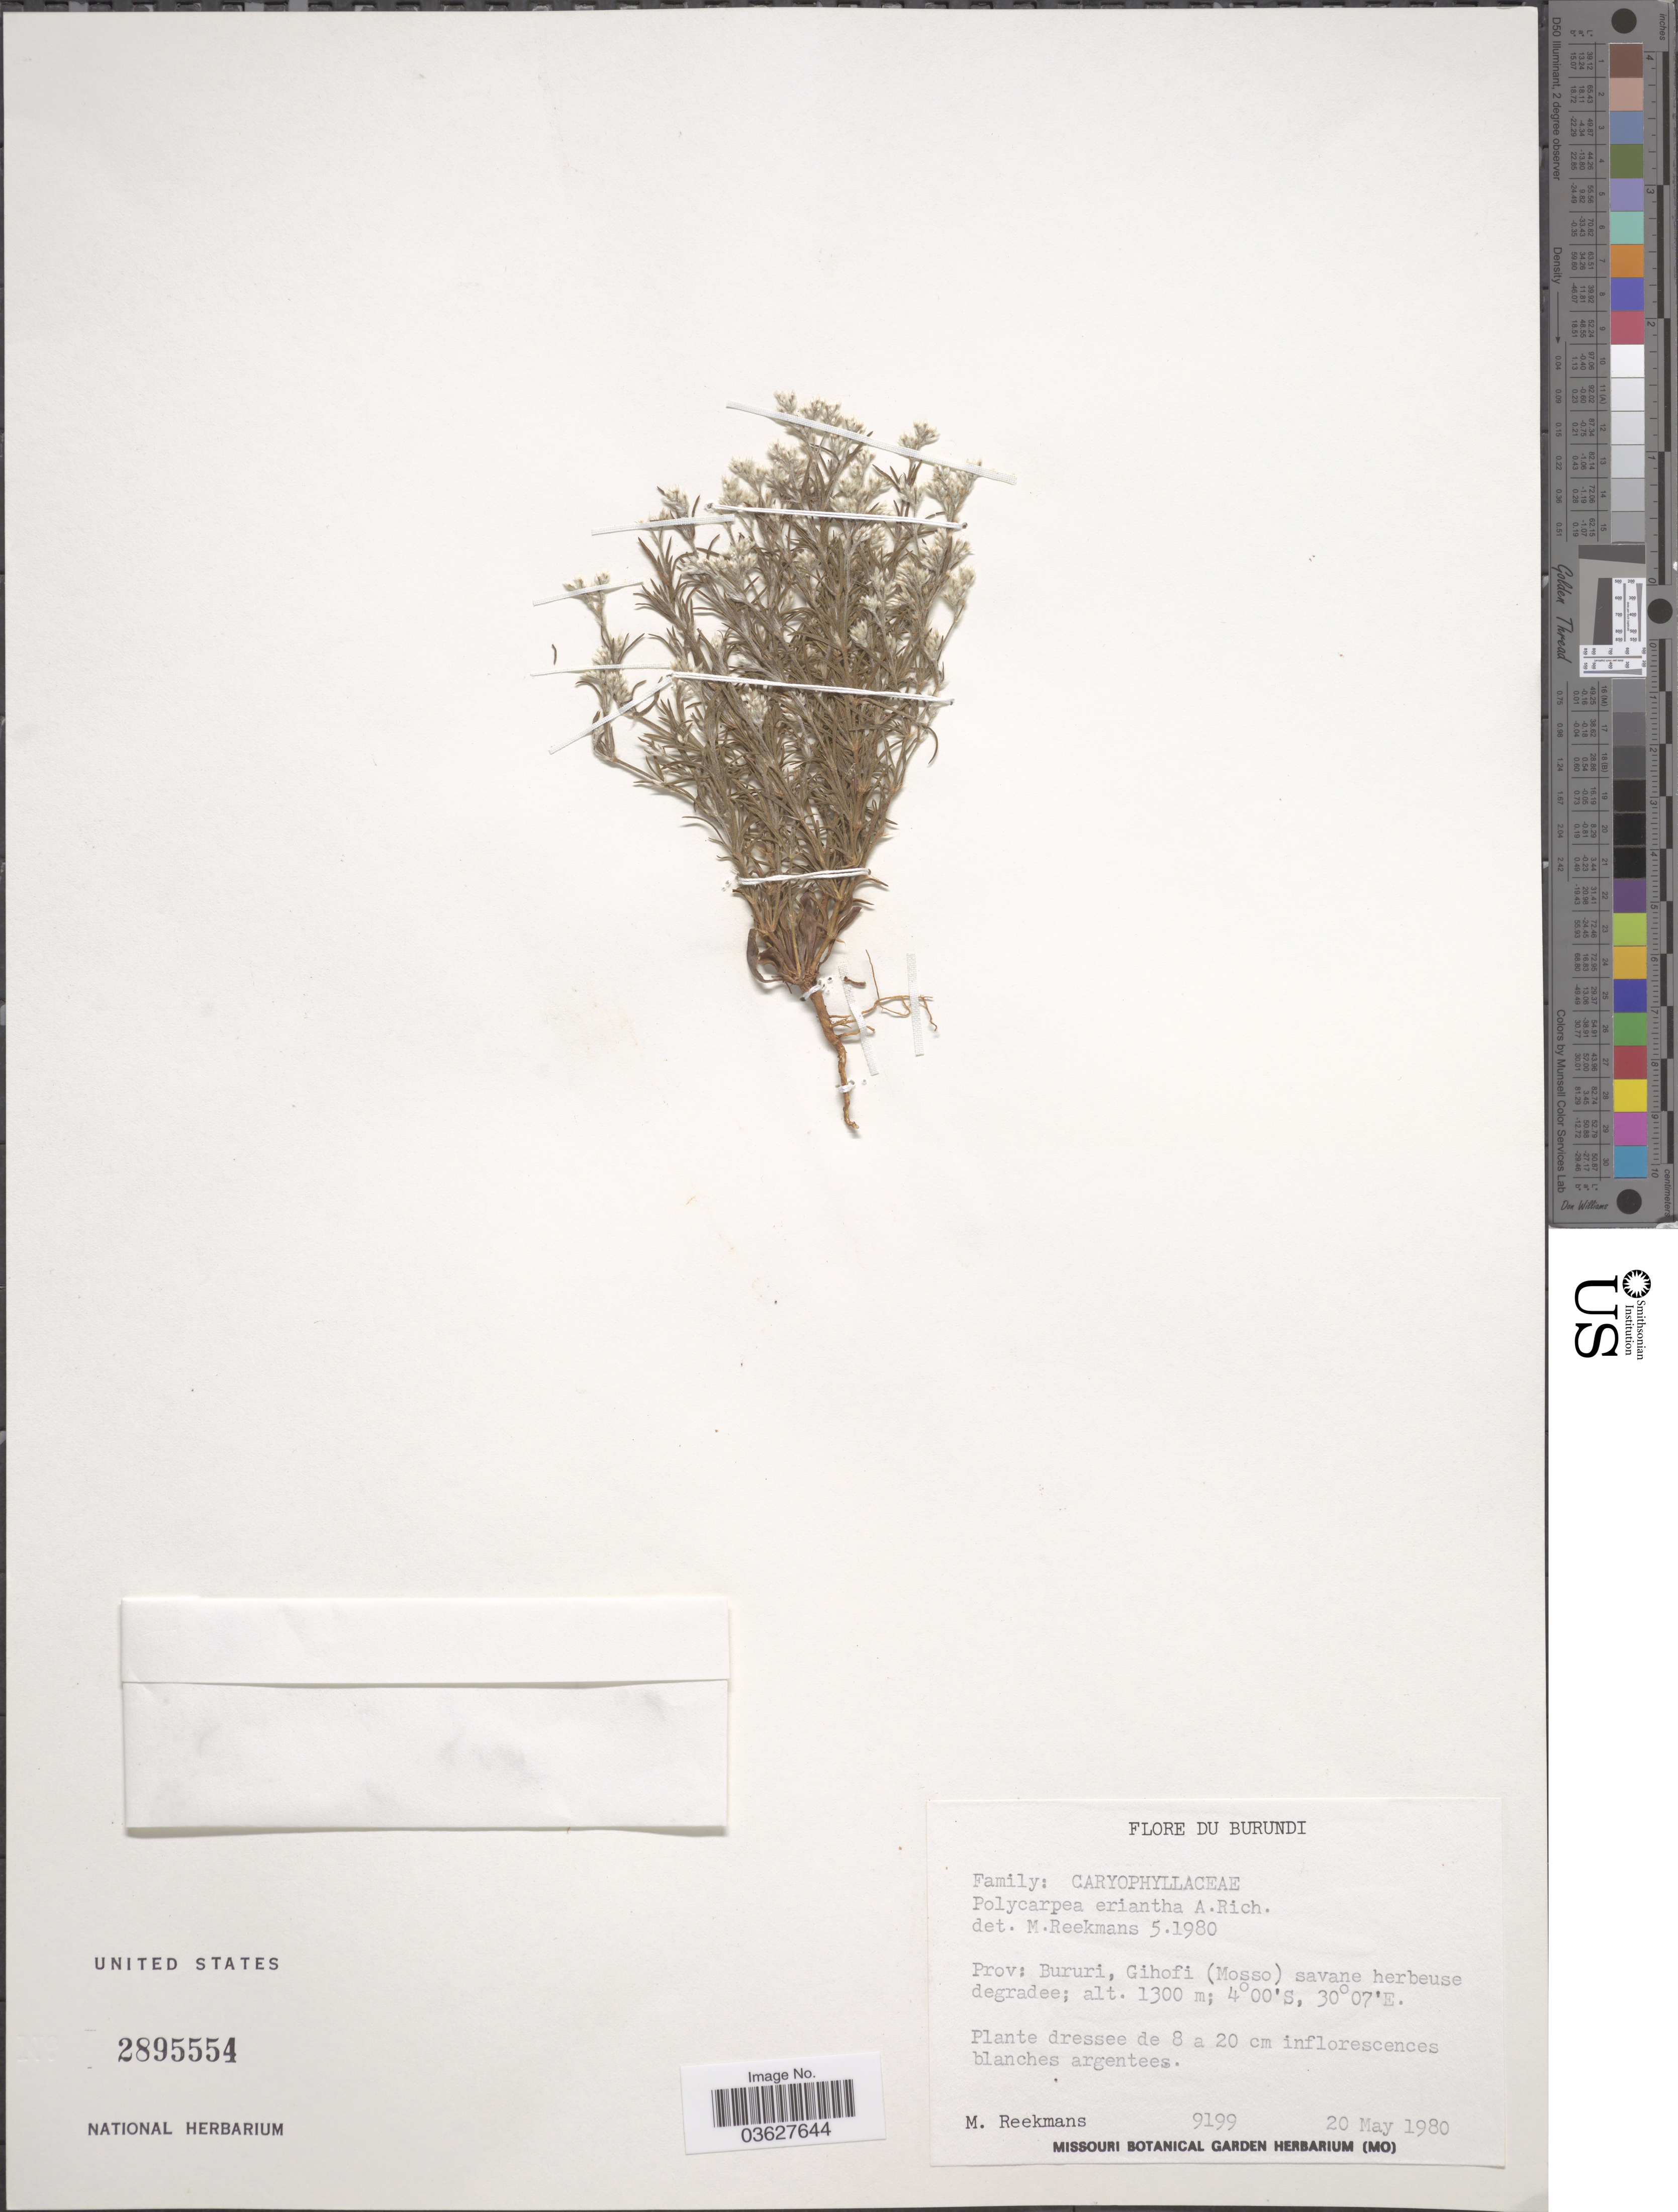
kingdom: Plantae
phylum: Tracheophyta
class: Magnoliopsida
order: Caryophyllales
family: Caryophyllaceae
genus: Polycarpaea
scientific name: Polycarpaea eriantha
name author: Hochst. ex A. Rich.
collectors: M. Reekmans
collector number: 9199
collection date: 1980-05-20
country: Burundi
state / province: Bururi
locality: Gihofi (Mosso) savane herbeuse degradee.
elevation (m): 1300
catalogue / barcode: US 2895554